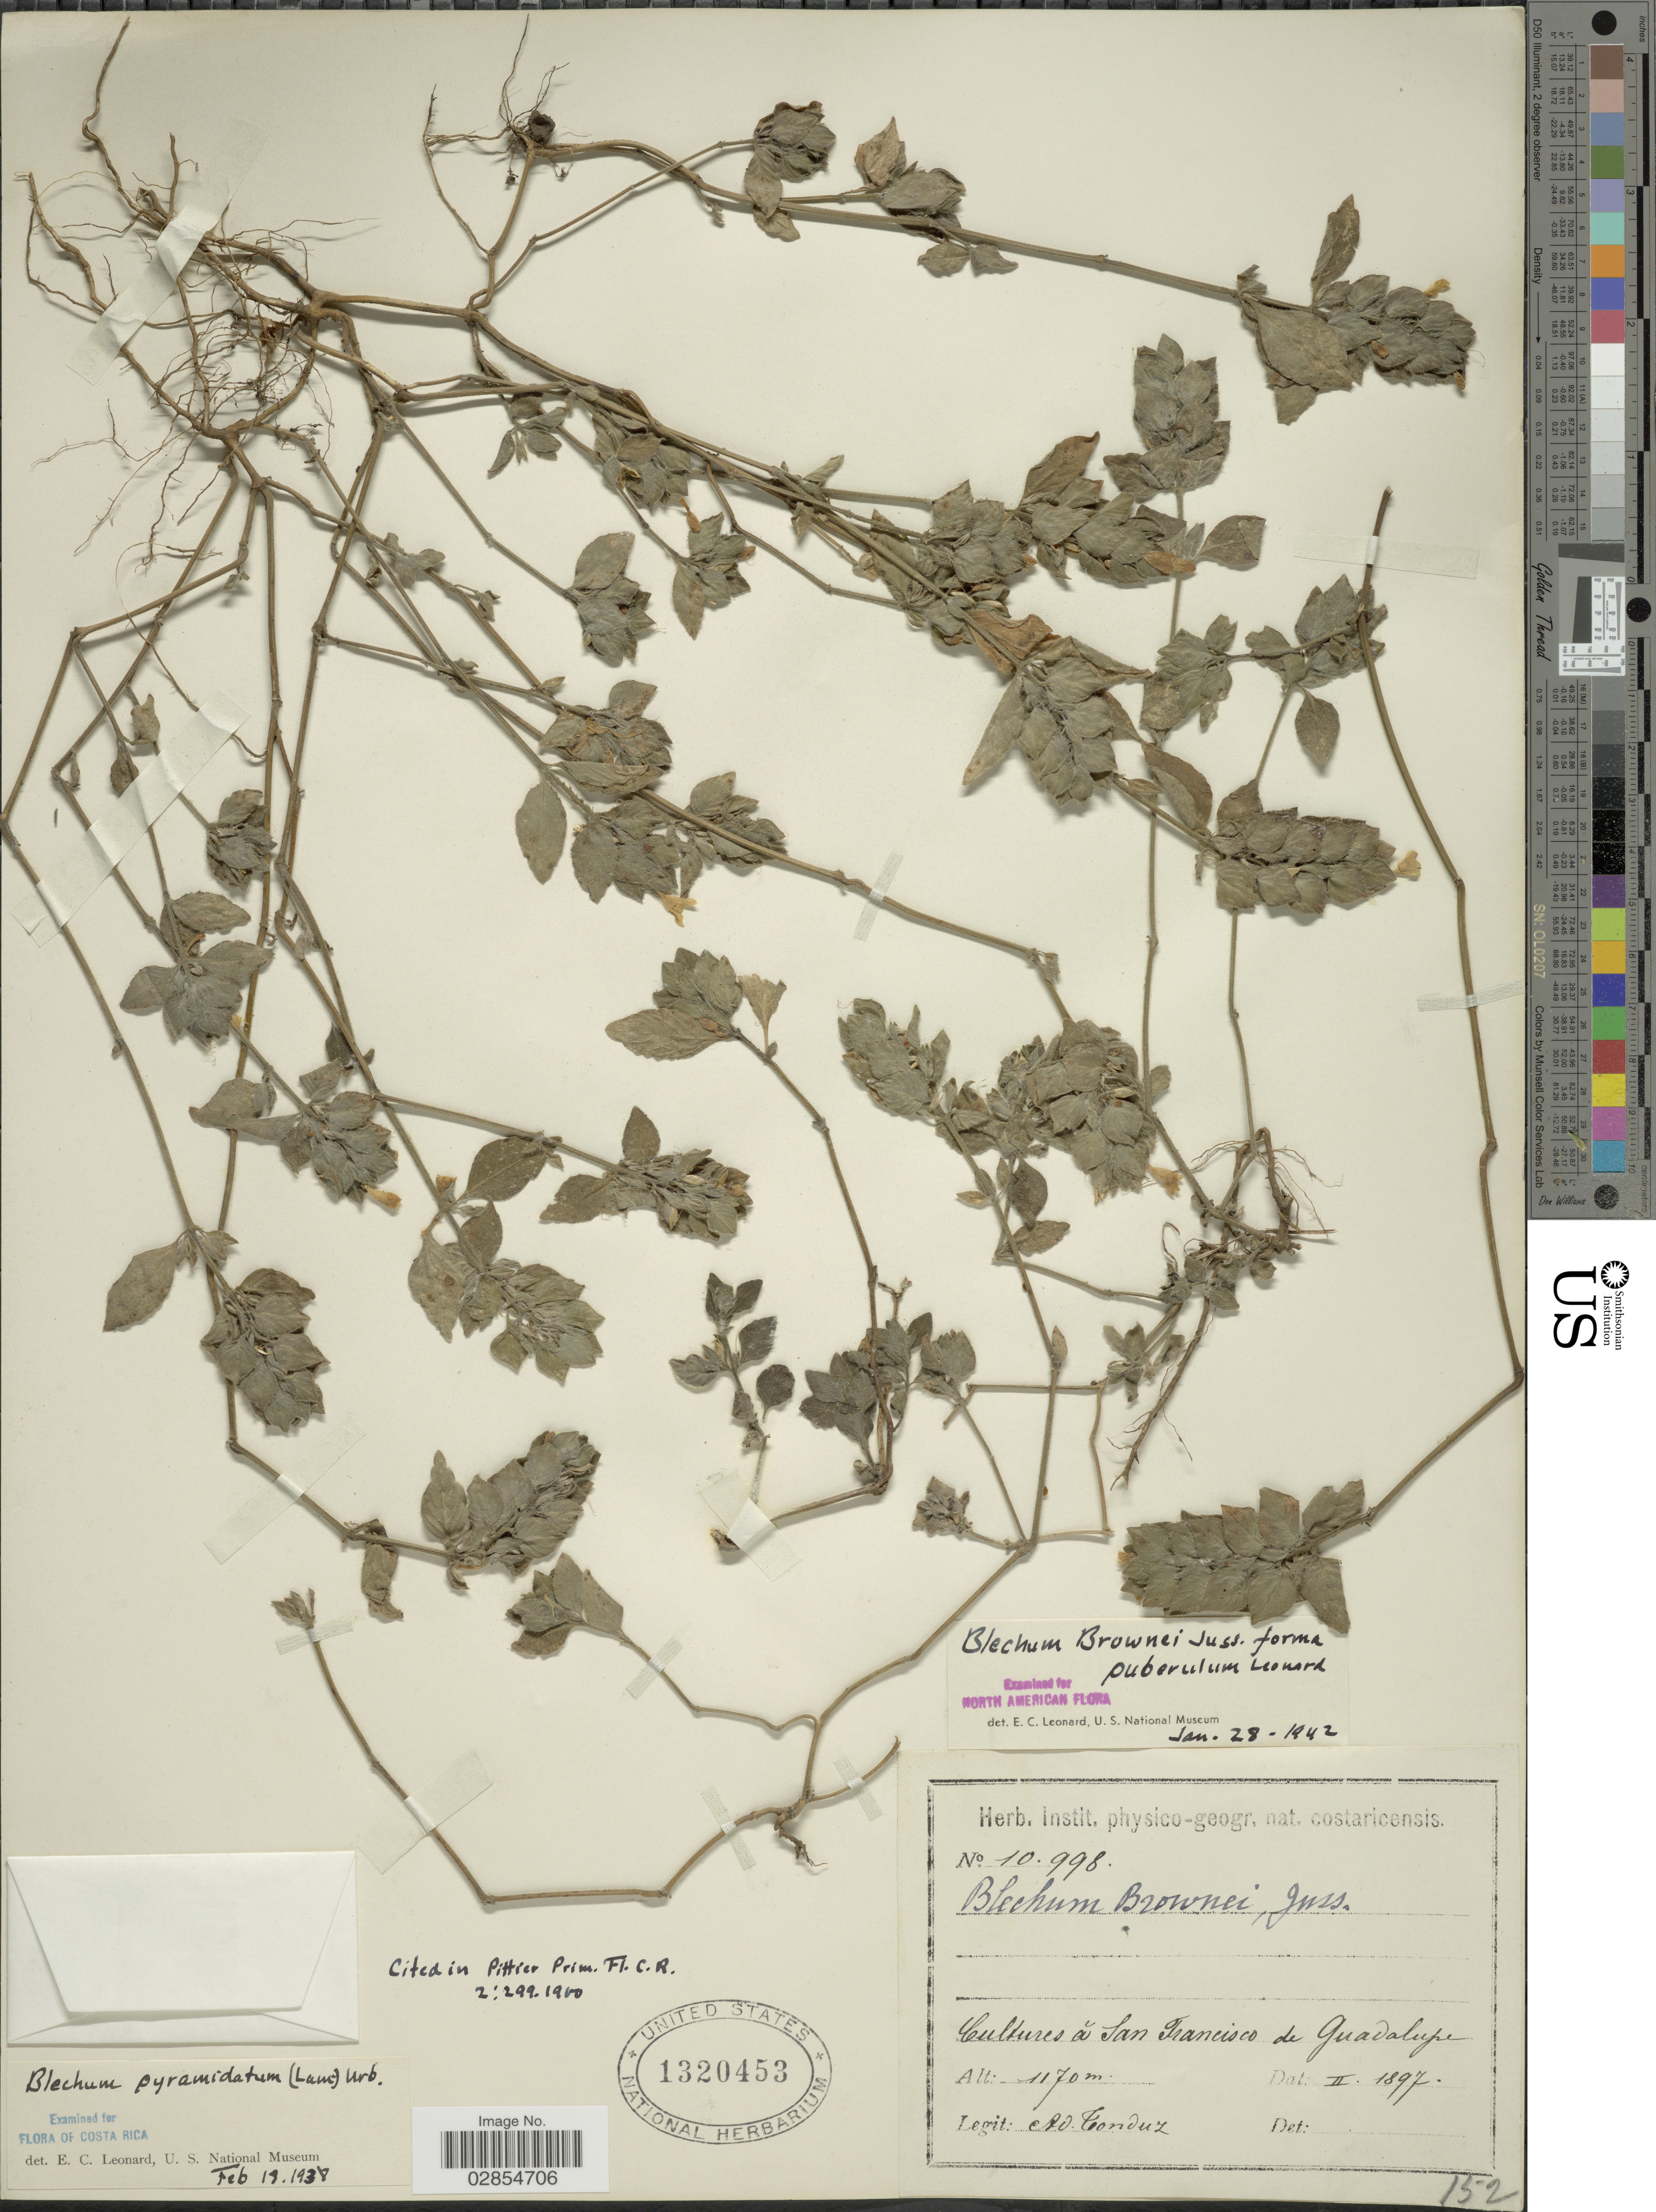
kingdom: Plantae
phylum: Tracheophyta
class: Magnoliopsida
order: Lamiales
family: Acanthaceae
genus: Blechum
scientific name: Blechum pyramidatum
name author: (Lam.) Urb.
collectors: A. Tonduz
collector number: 10998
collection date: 1897-02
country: Costa Rica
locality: Cultures á San Francisco de Guadalupe.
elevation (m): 1170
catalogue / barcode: US 1320453